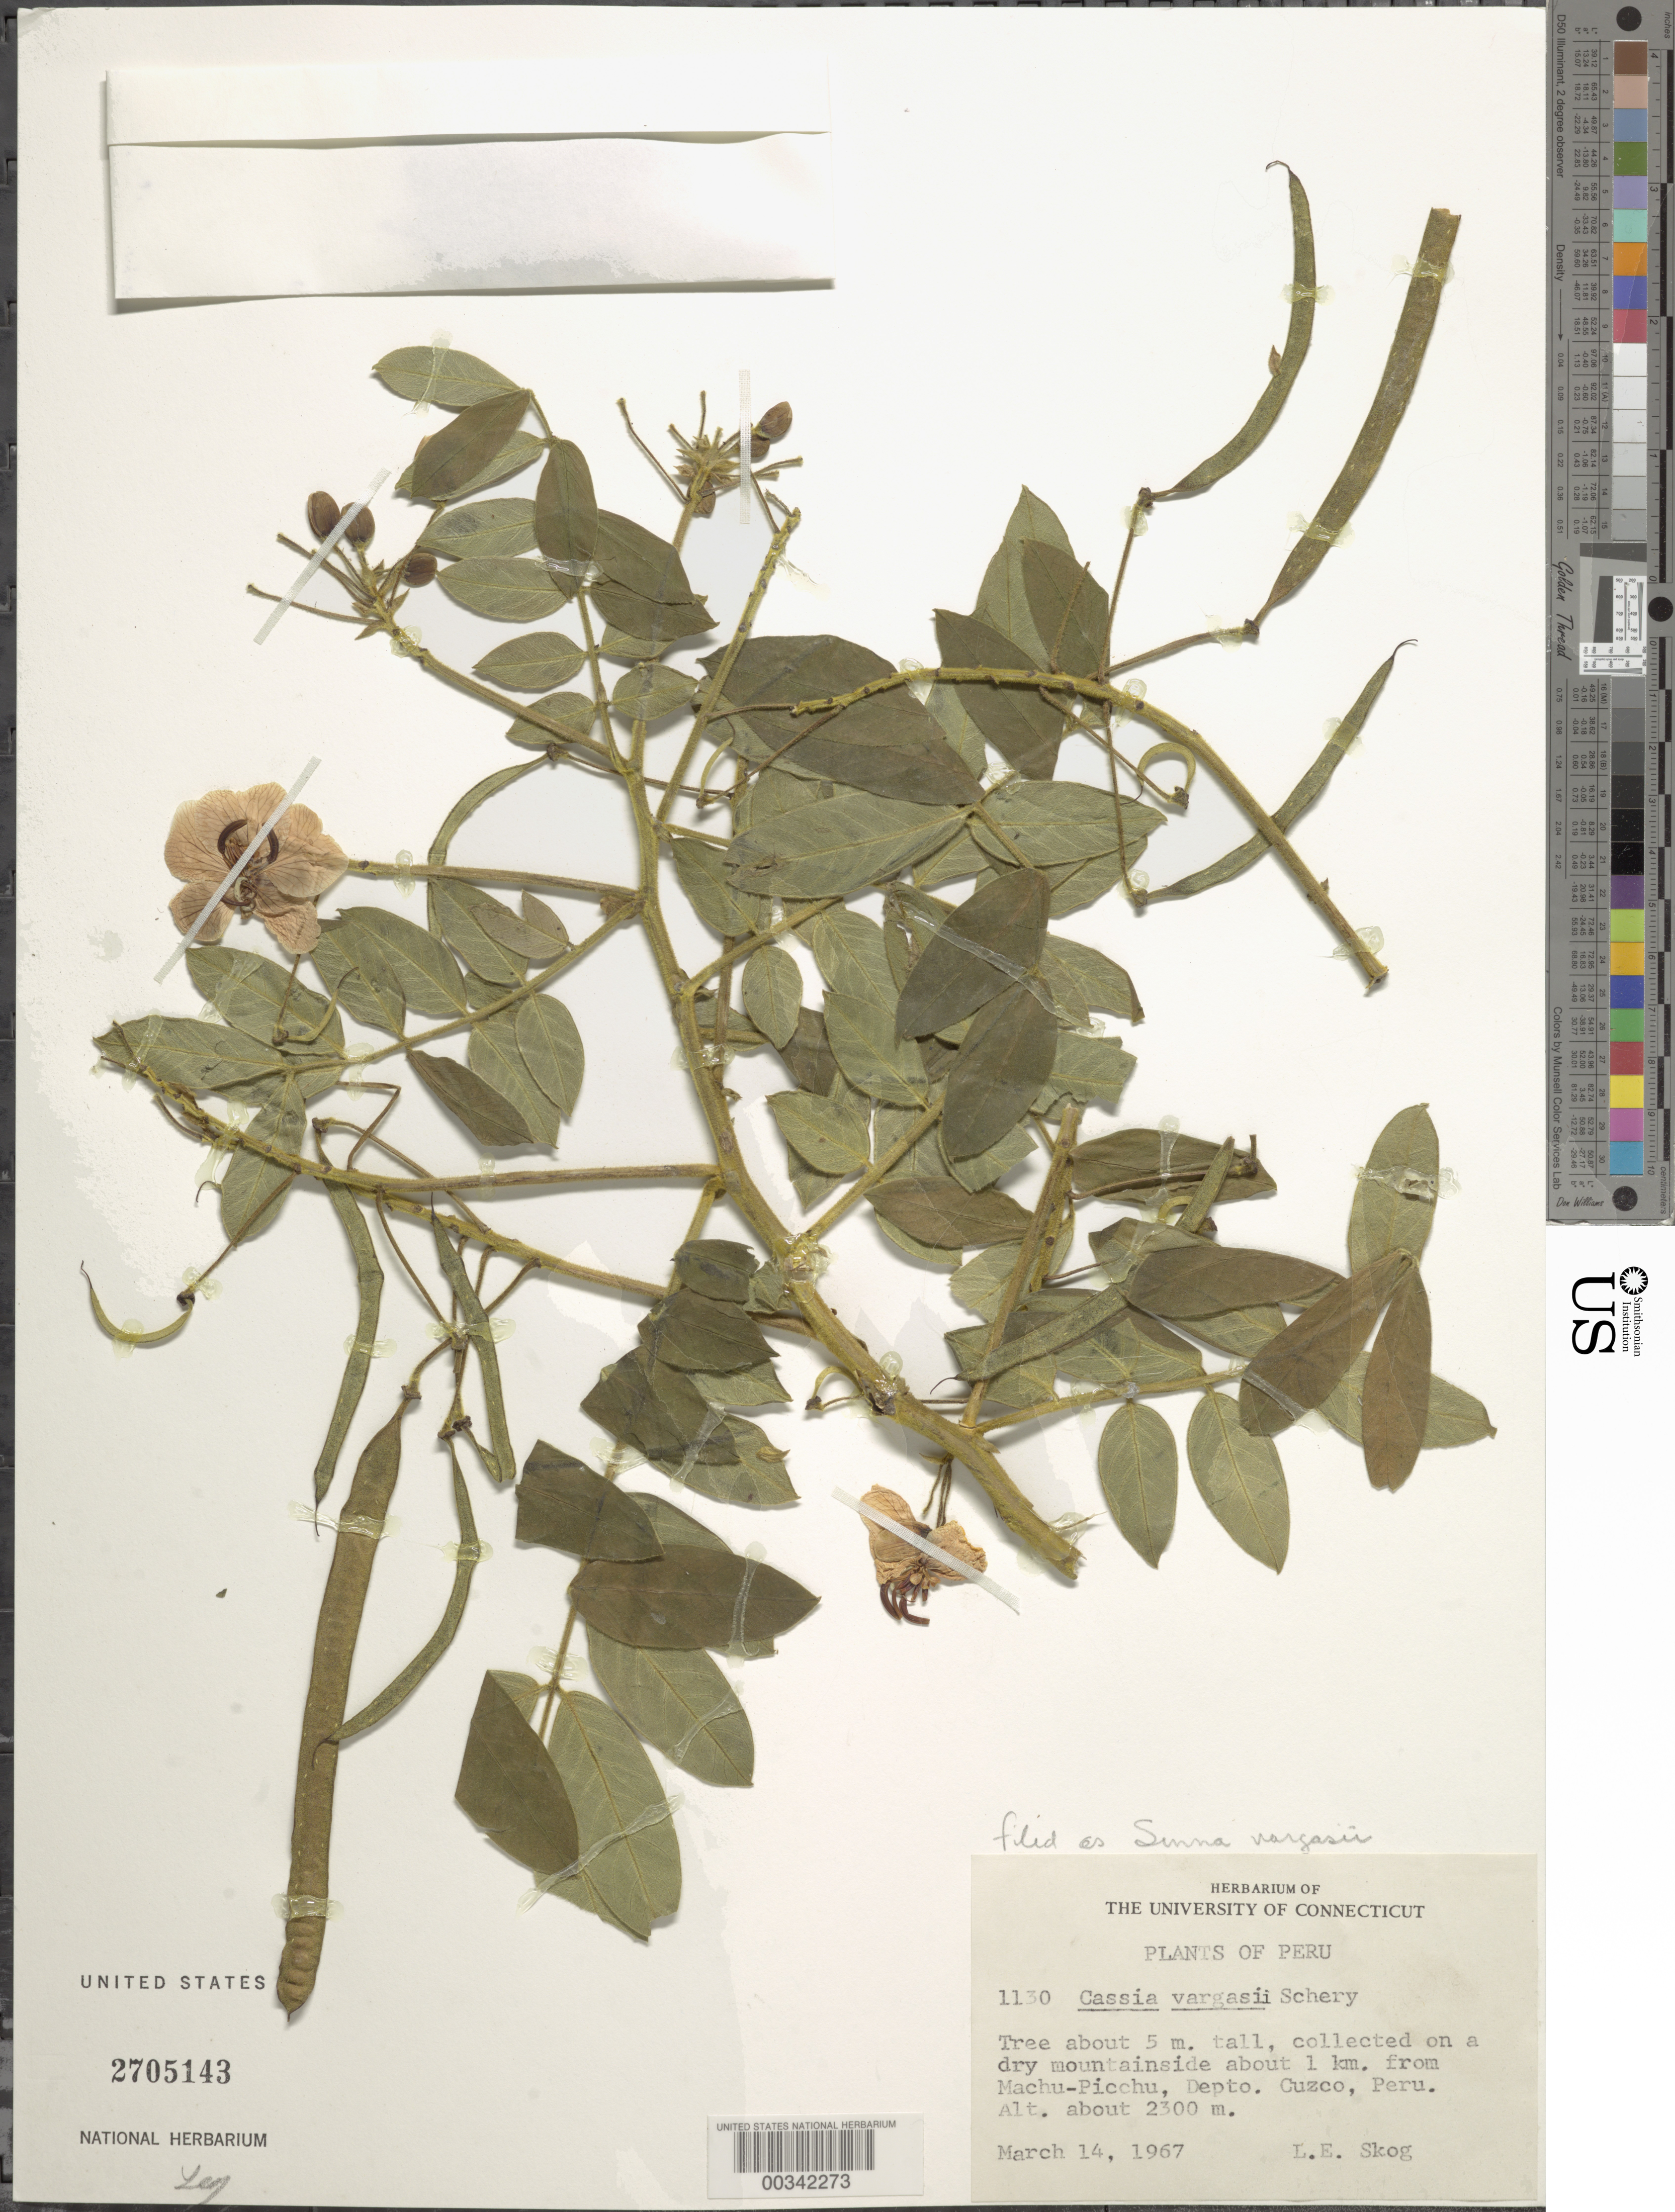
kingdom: Plantae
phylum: Tracheophyta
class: Magnoliopsida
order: Fabales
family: Fabaceae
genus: Senna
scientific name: Senna vargasii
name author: (Schery) H.S. Irwin & Barneby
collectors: L. E. Skog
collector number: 1130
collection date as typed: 14 Mar 1967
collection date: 1967-03-14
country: Peru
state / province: Cusco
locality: about 1 km from Machu-Picchu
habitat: Dry mountainside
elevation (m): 2300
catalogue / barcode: US 2705143